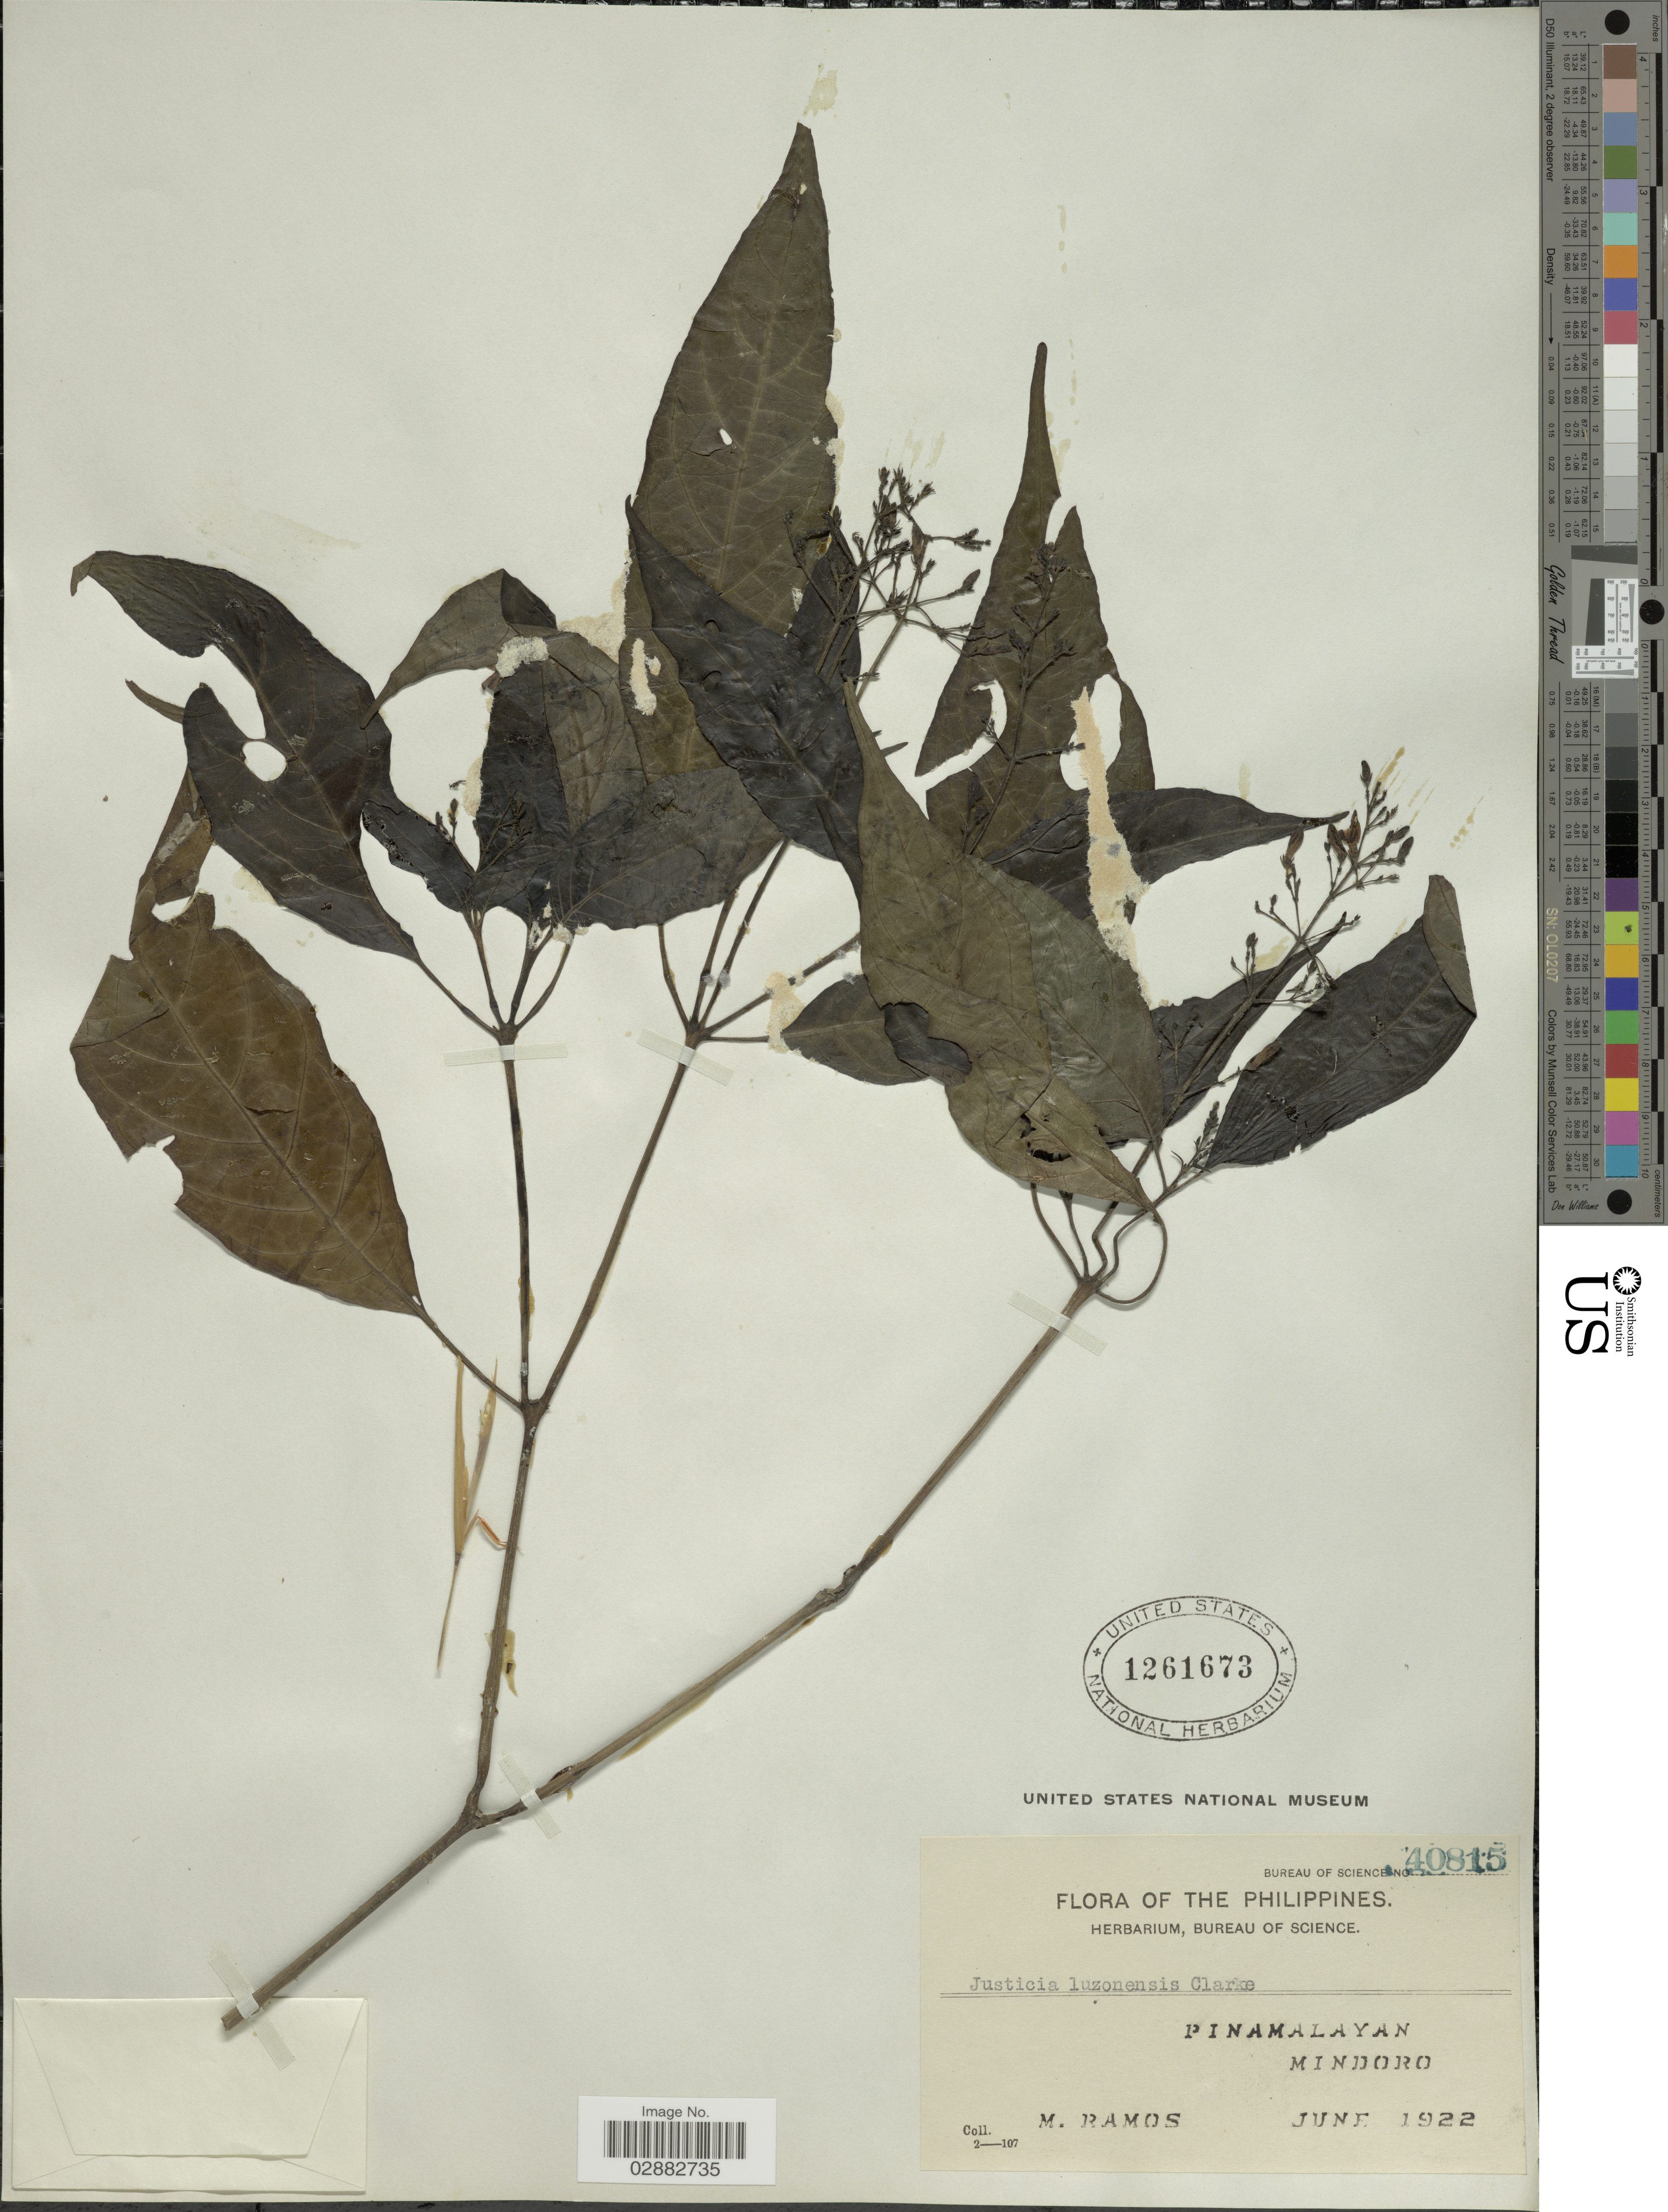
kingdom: Plantae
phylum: Tracheophyta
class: Magnoliopsida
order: Lamiales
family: Acanthaceae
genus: Justicia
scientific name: Justicia luzonensis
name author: C.B. Clarke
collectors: M. Ramos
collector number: Bureau of Science 40815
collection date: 1922-06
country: Philippines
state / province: Mimaropa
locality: Pinamalayan, Mindoro.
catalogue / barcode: US 1261673